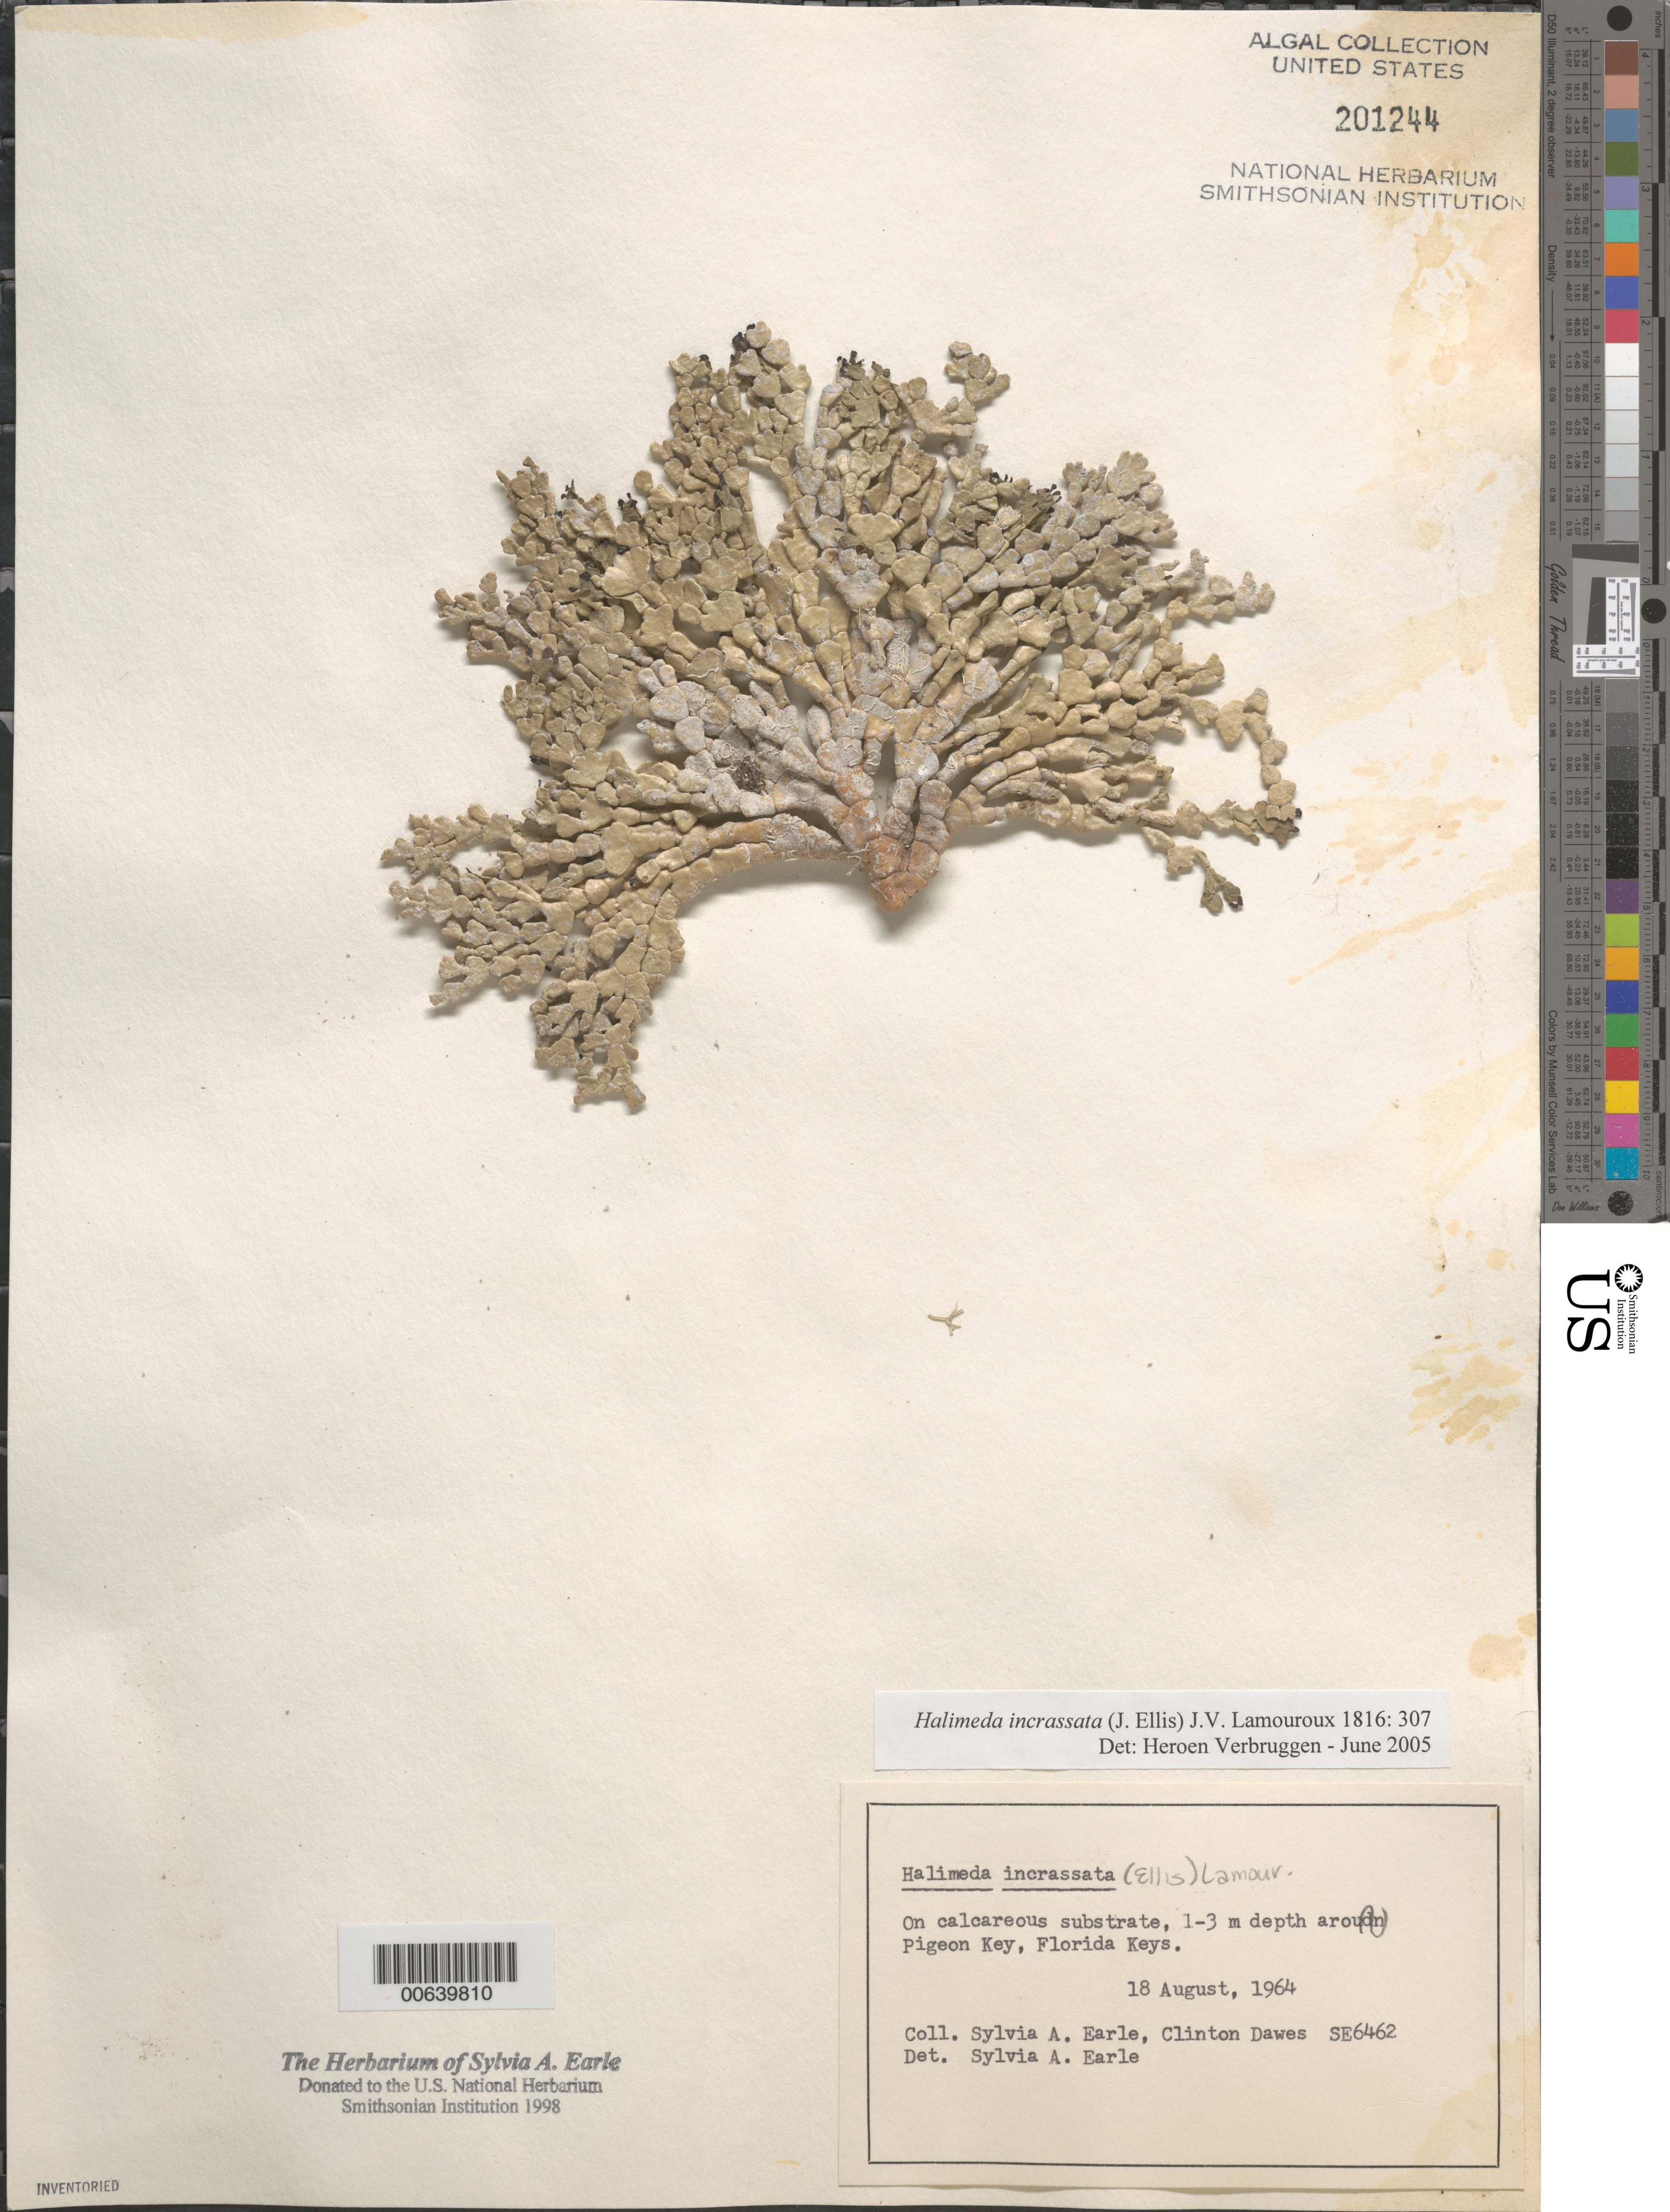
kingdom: Plantae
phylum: Chlorophyta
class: Ulvophyceae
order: Bryopsidales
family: Halimedaceae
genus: Halimeda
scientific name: Halimeda incrassata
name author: (J. Ellis) J.V.Lamouroux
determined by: Earle, S. A.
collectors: S. A. Earle & C. Dawes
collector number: SE 6462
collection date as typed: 18 Aug 1964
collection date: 1964-08-18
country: United States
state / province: Florida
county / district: Monroe County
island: Pigeon Key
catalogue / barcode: US 201244